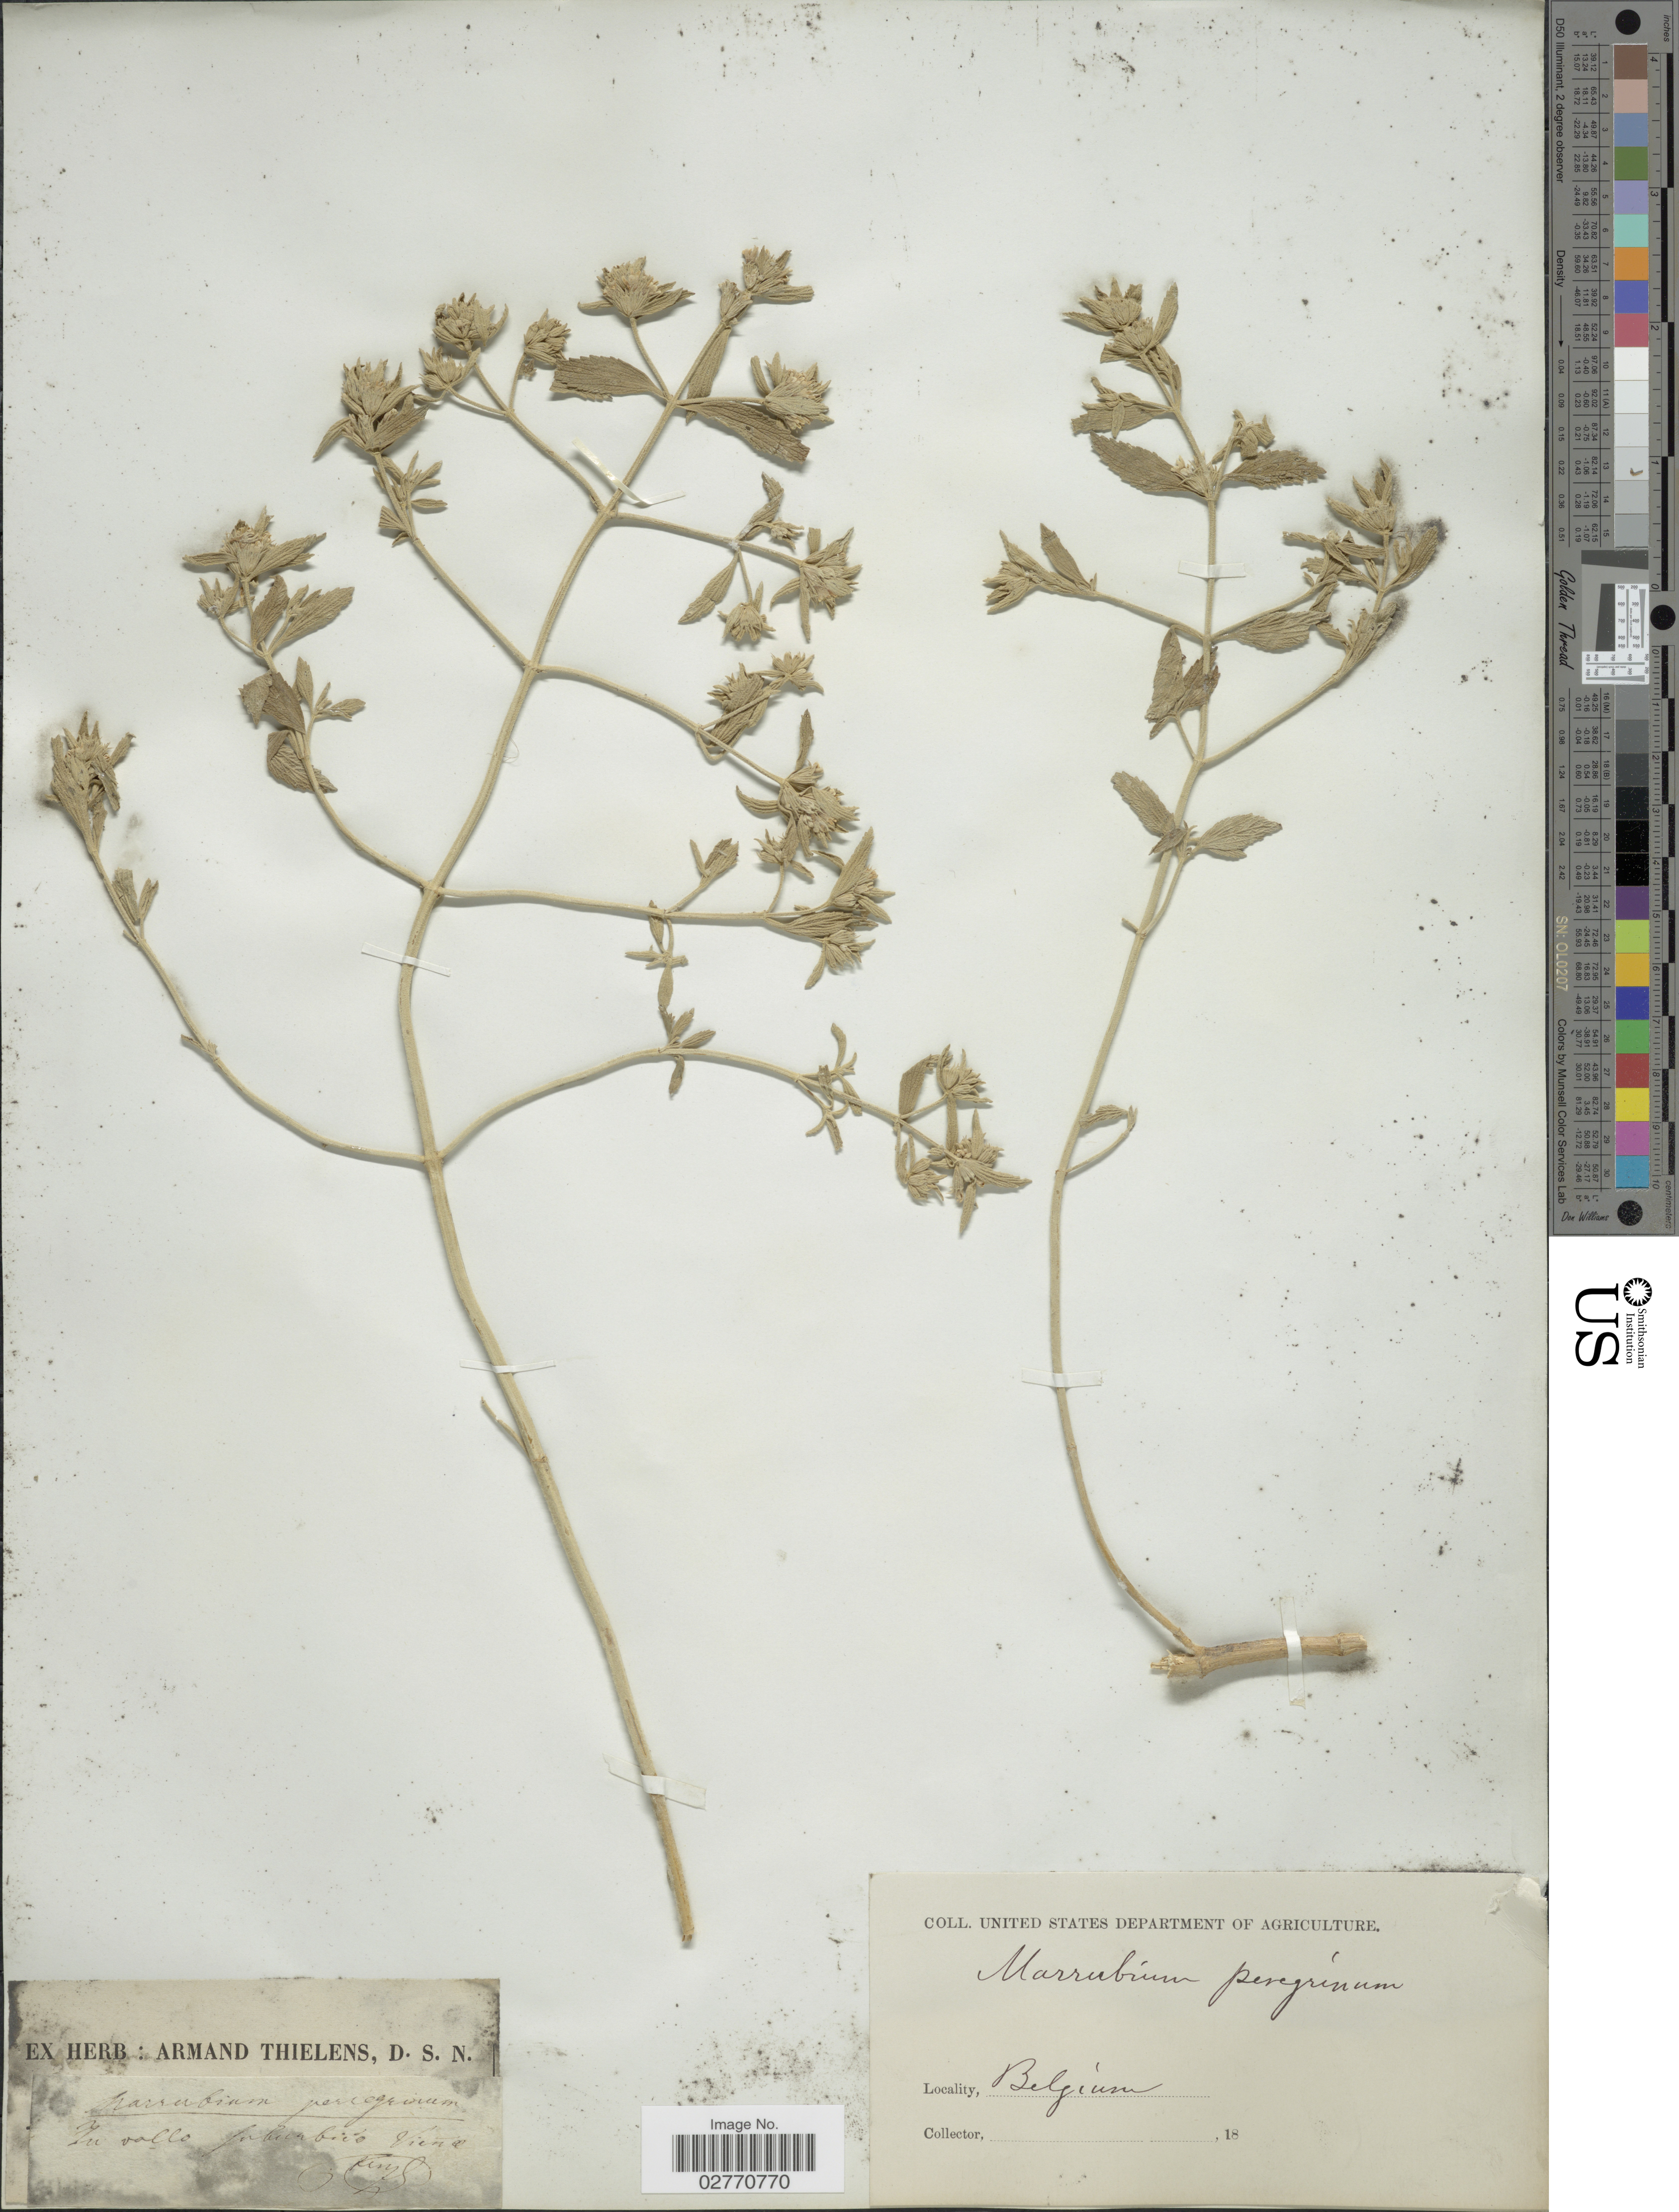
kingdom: Plantae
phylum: Tracheophyta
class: Magnoliopsida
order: Lamiales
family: Lamiaceae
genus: Marrubium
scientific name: Marrubium peregrinum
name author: L.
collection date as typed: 18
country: Belgium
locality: In vallo Inburbico [interpreted] Vienee